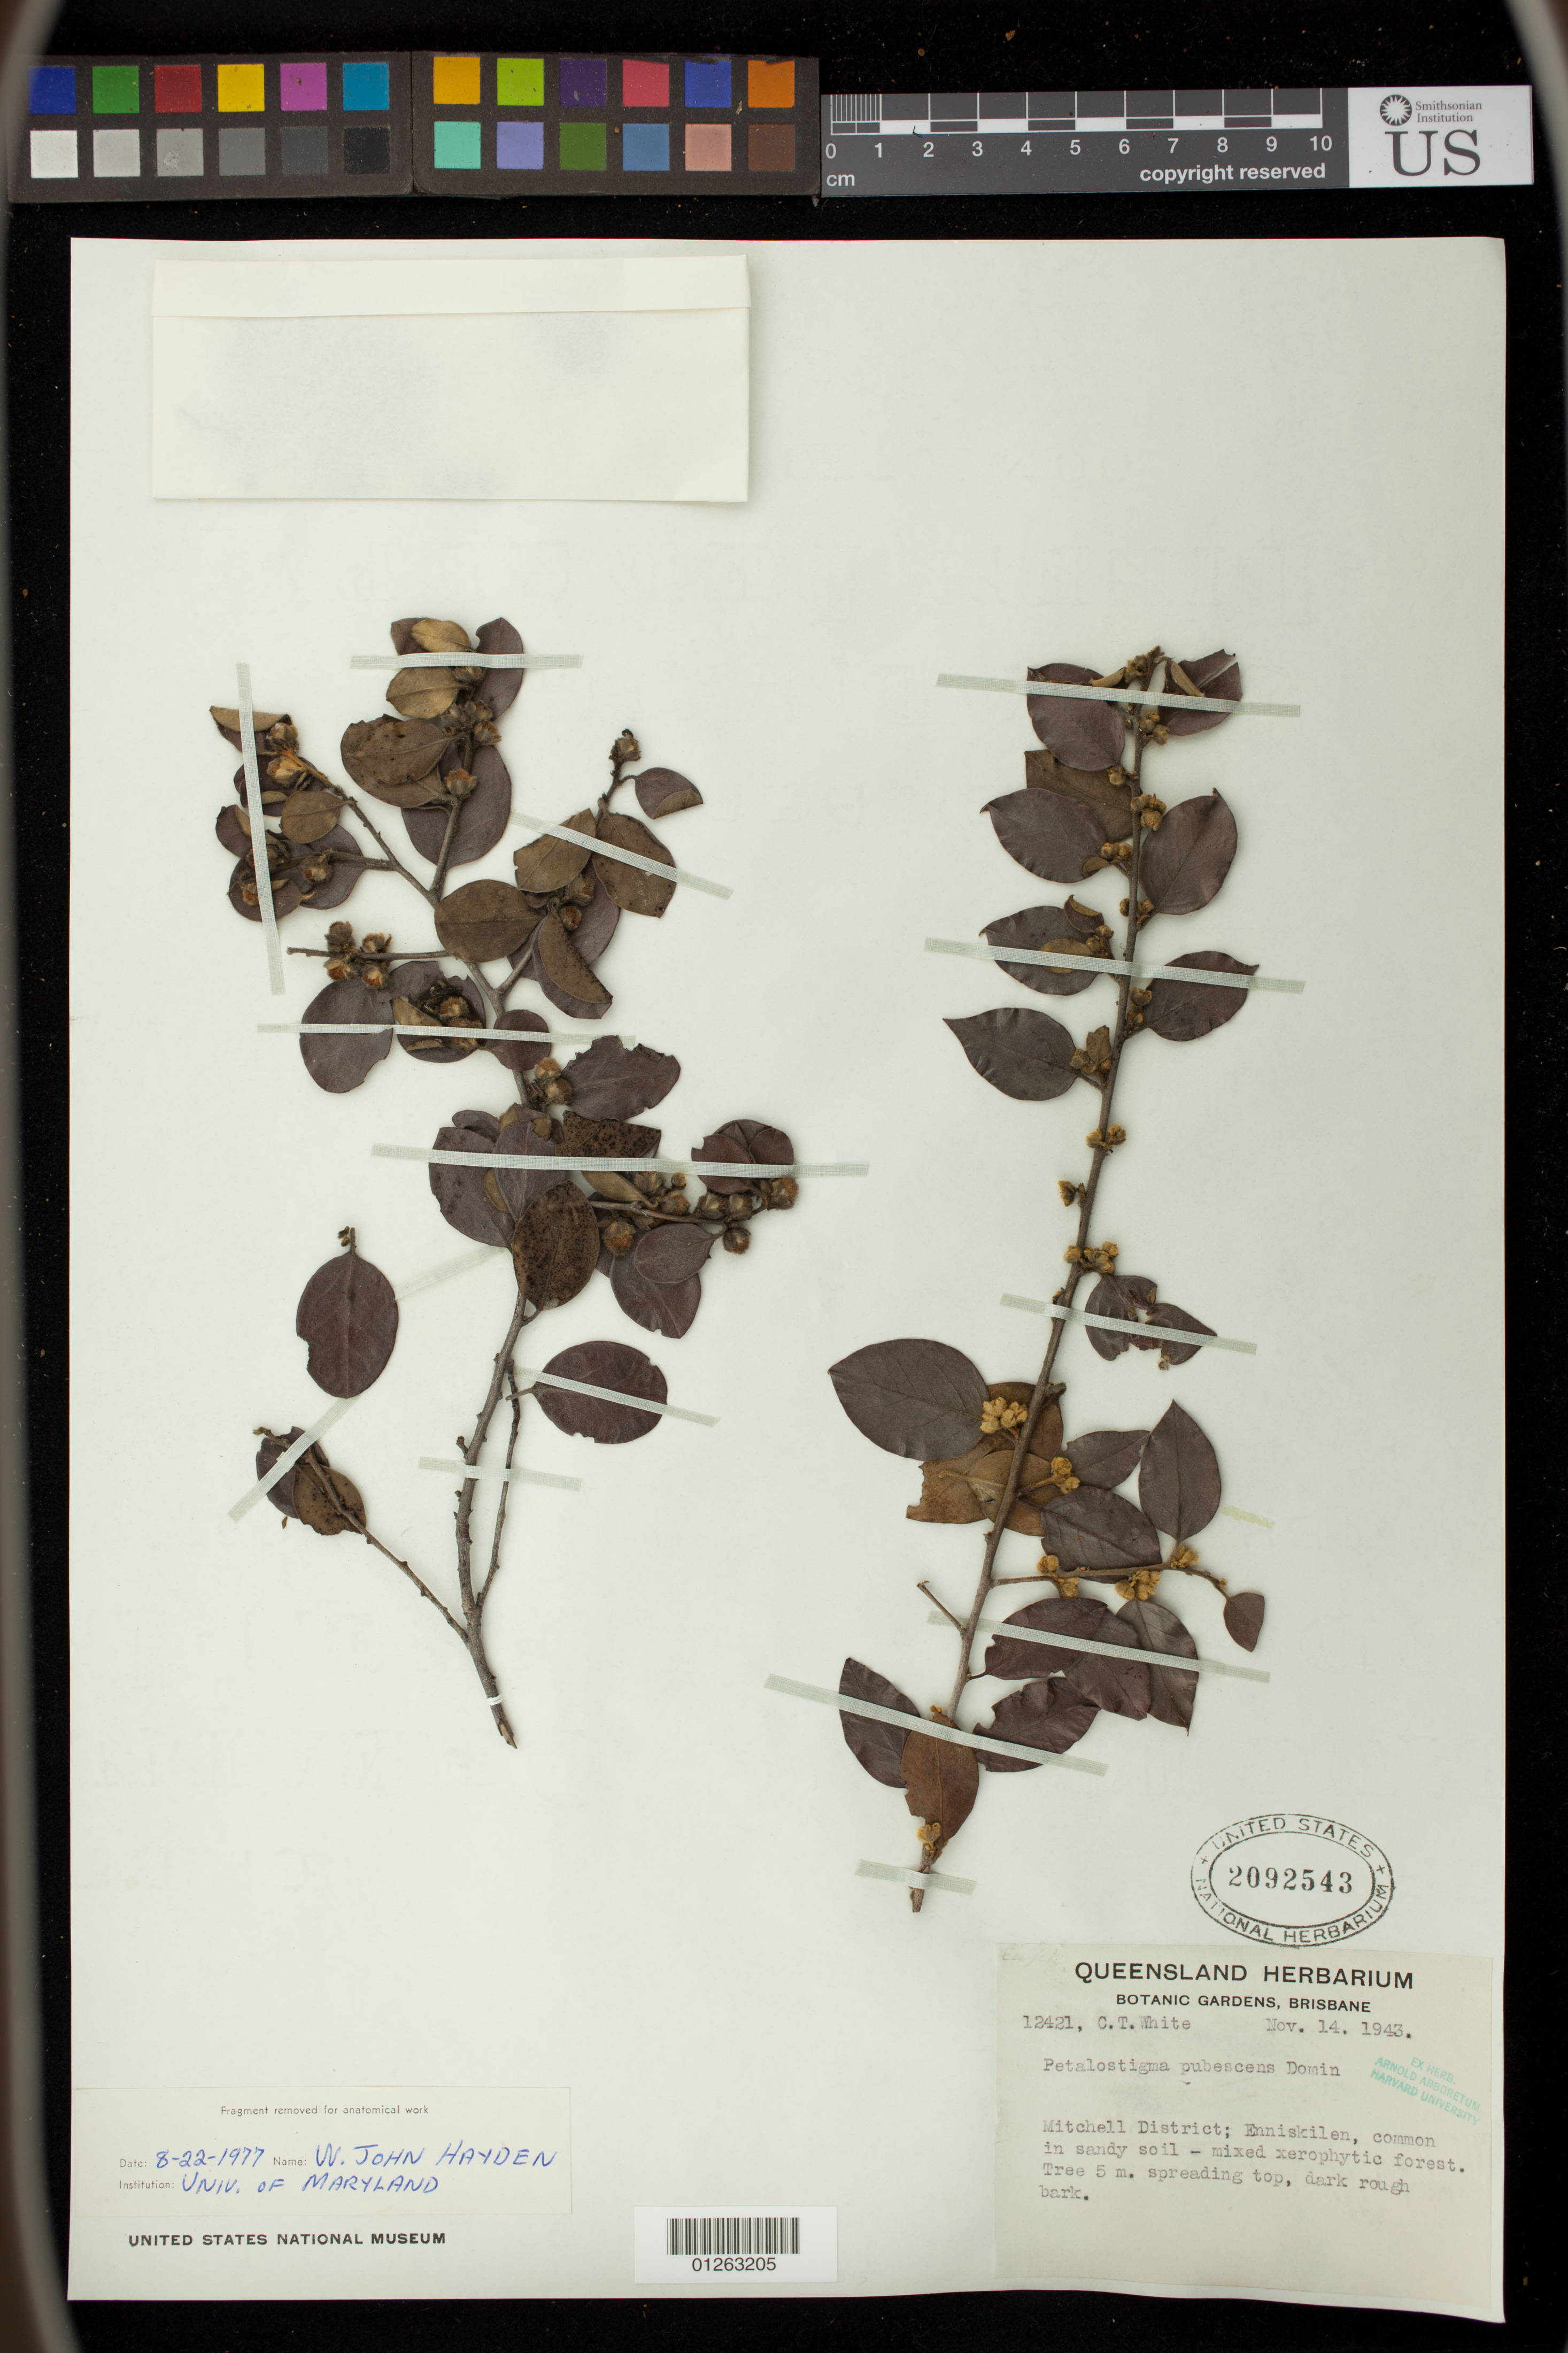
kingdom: Plantae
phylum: Tracheophyta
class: Magnoliopsida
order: Malpighiales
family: Picrodendraceae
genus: Petalostigma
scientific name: Petalostigma pubescens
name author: Domin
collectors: C. T. White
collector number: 12421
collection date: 1943-11-14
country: Australia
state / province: Queensland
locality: Mitchell District; Enniskilen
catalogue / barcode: US 2092543